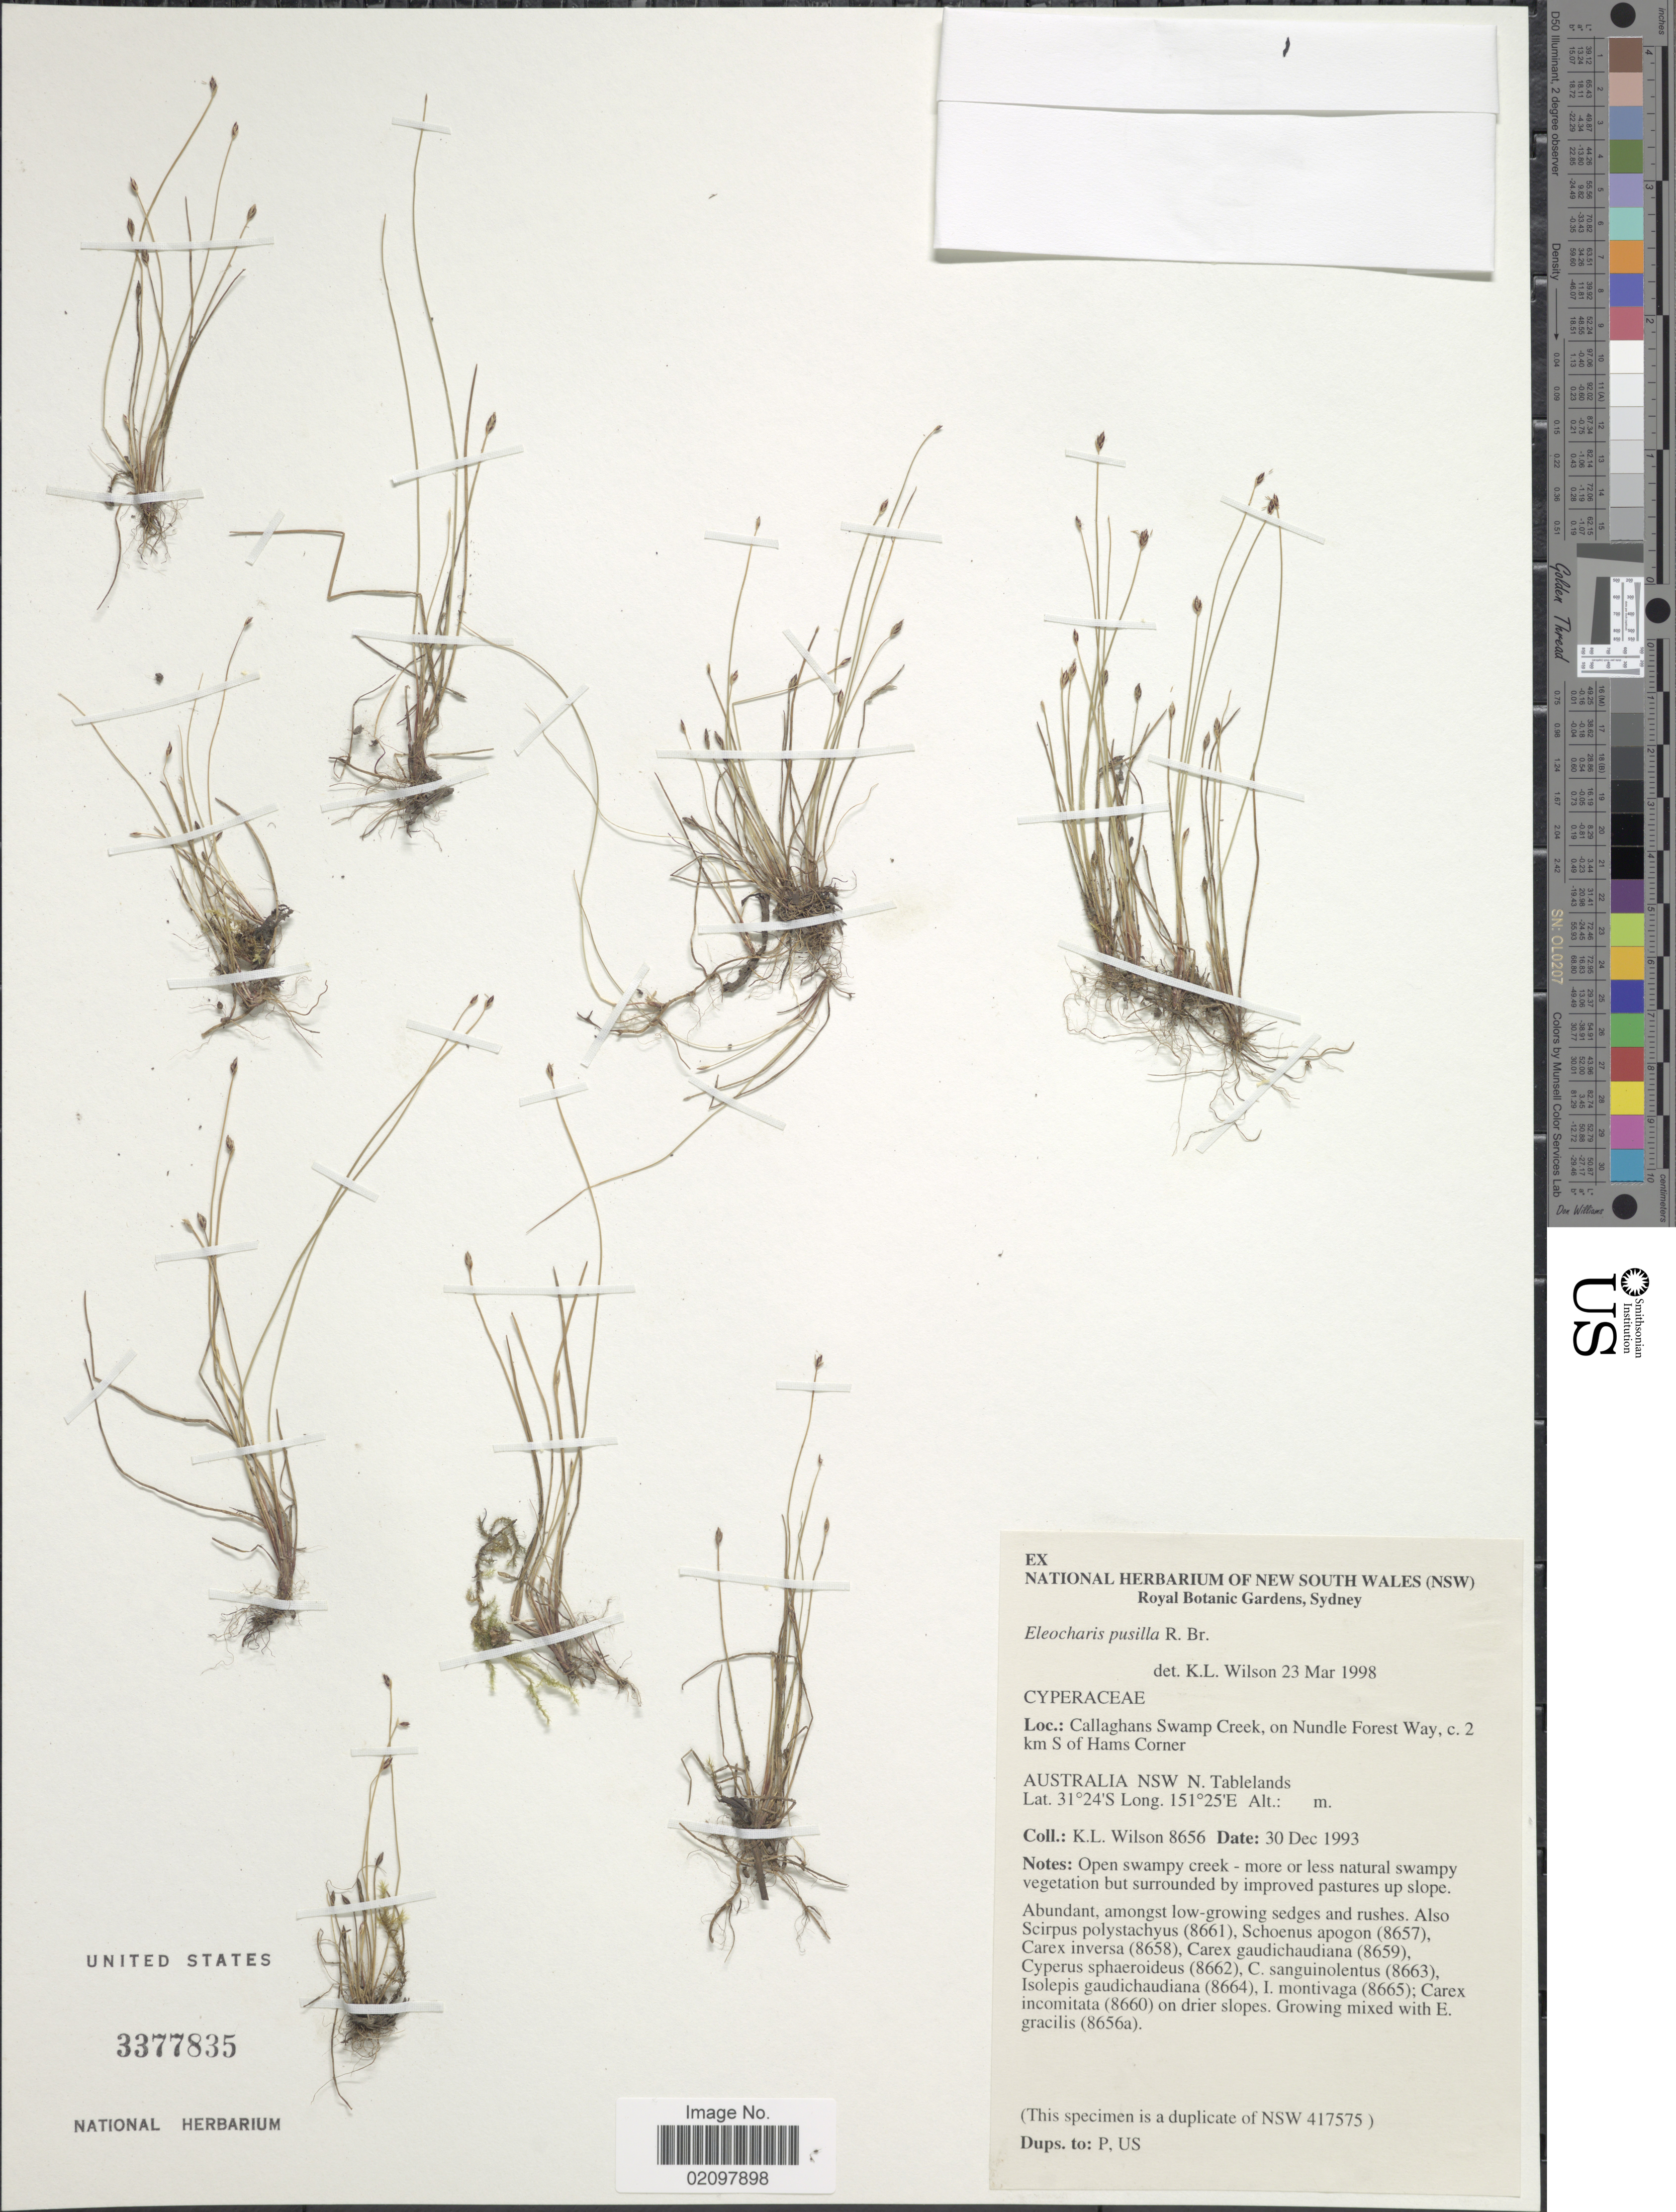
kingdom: Plantae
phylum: Tracheophyta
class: Liliopsida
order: Poales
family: Cyperaceae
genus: Eleocharis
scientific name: Eleocharis pusilla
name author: R. Br.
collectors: K. L. Wilson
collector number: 8656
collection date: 1993-12-30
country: Australia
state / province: New South Wales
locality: Callaghans Swamp Creek, on Nundle Forest Way, c. 2 km S of Hams Corner, N Tablelands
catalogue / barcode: US 3377835